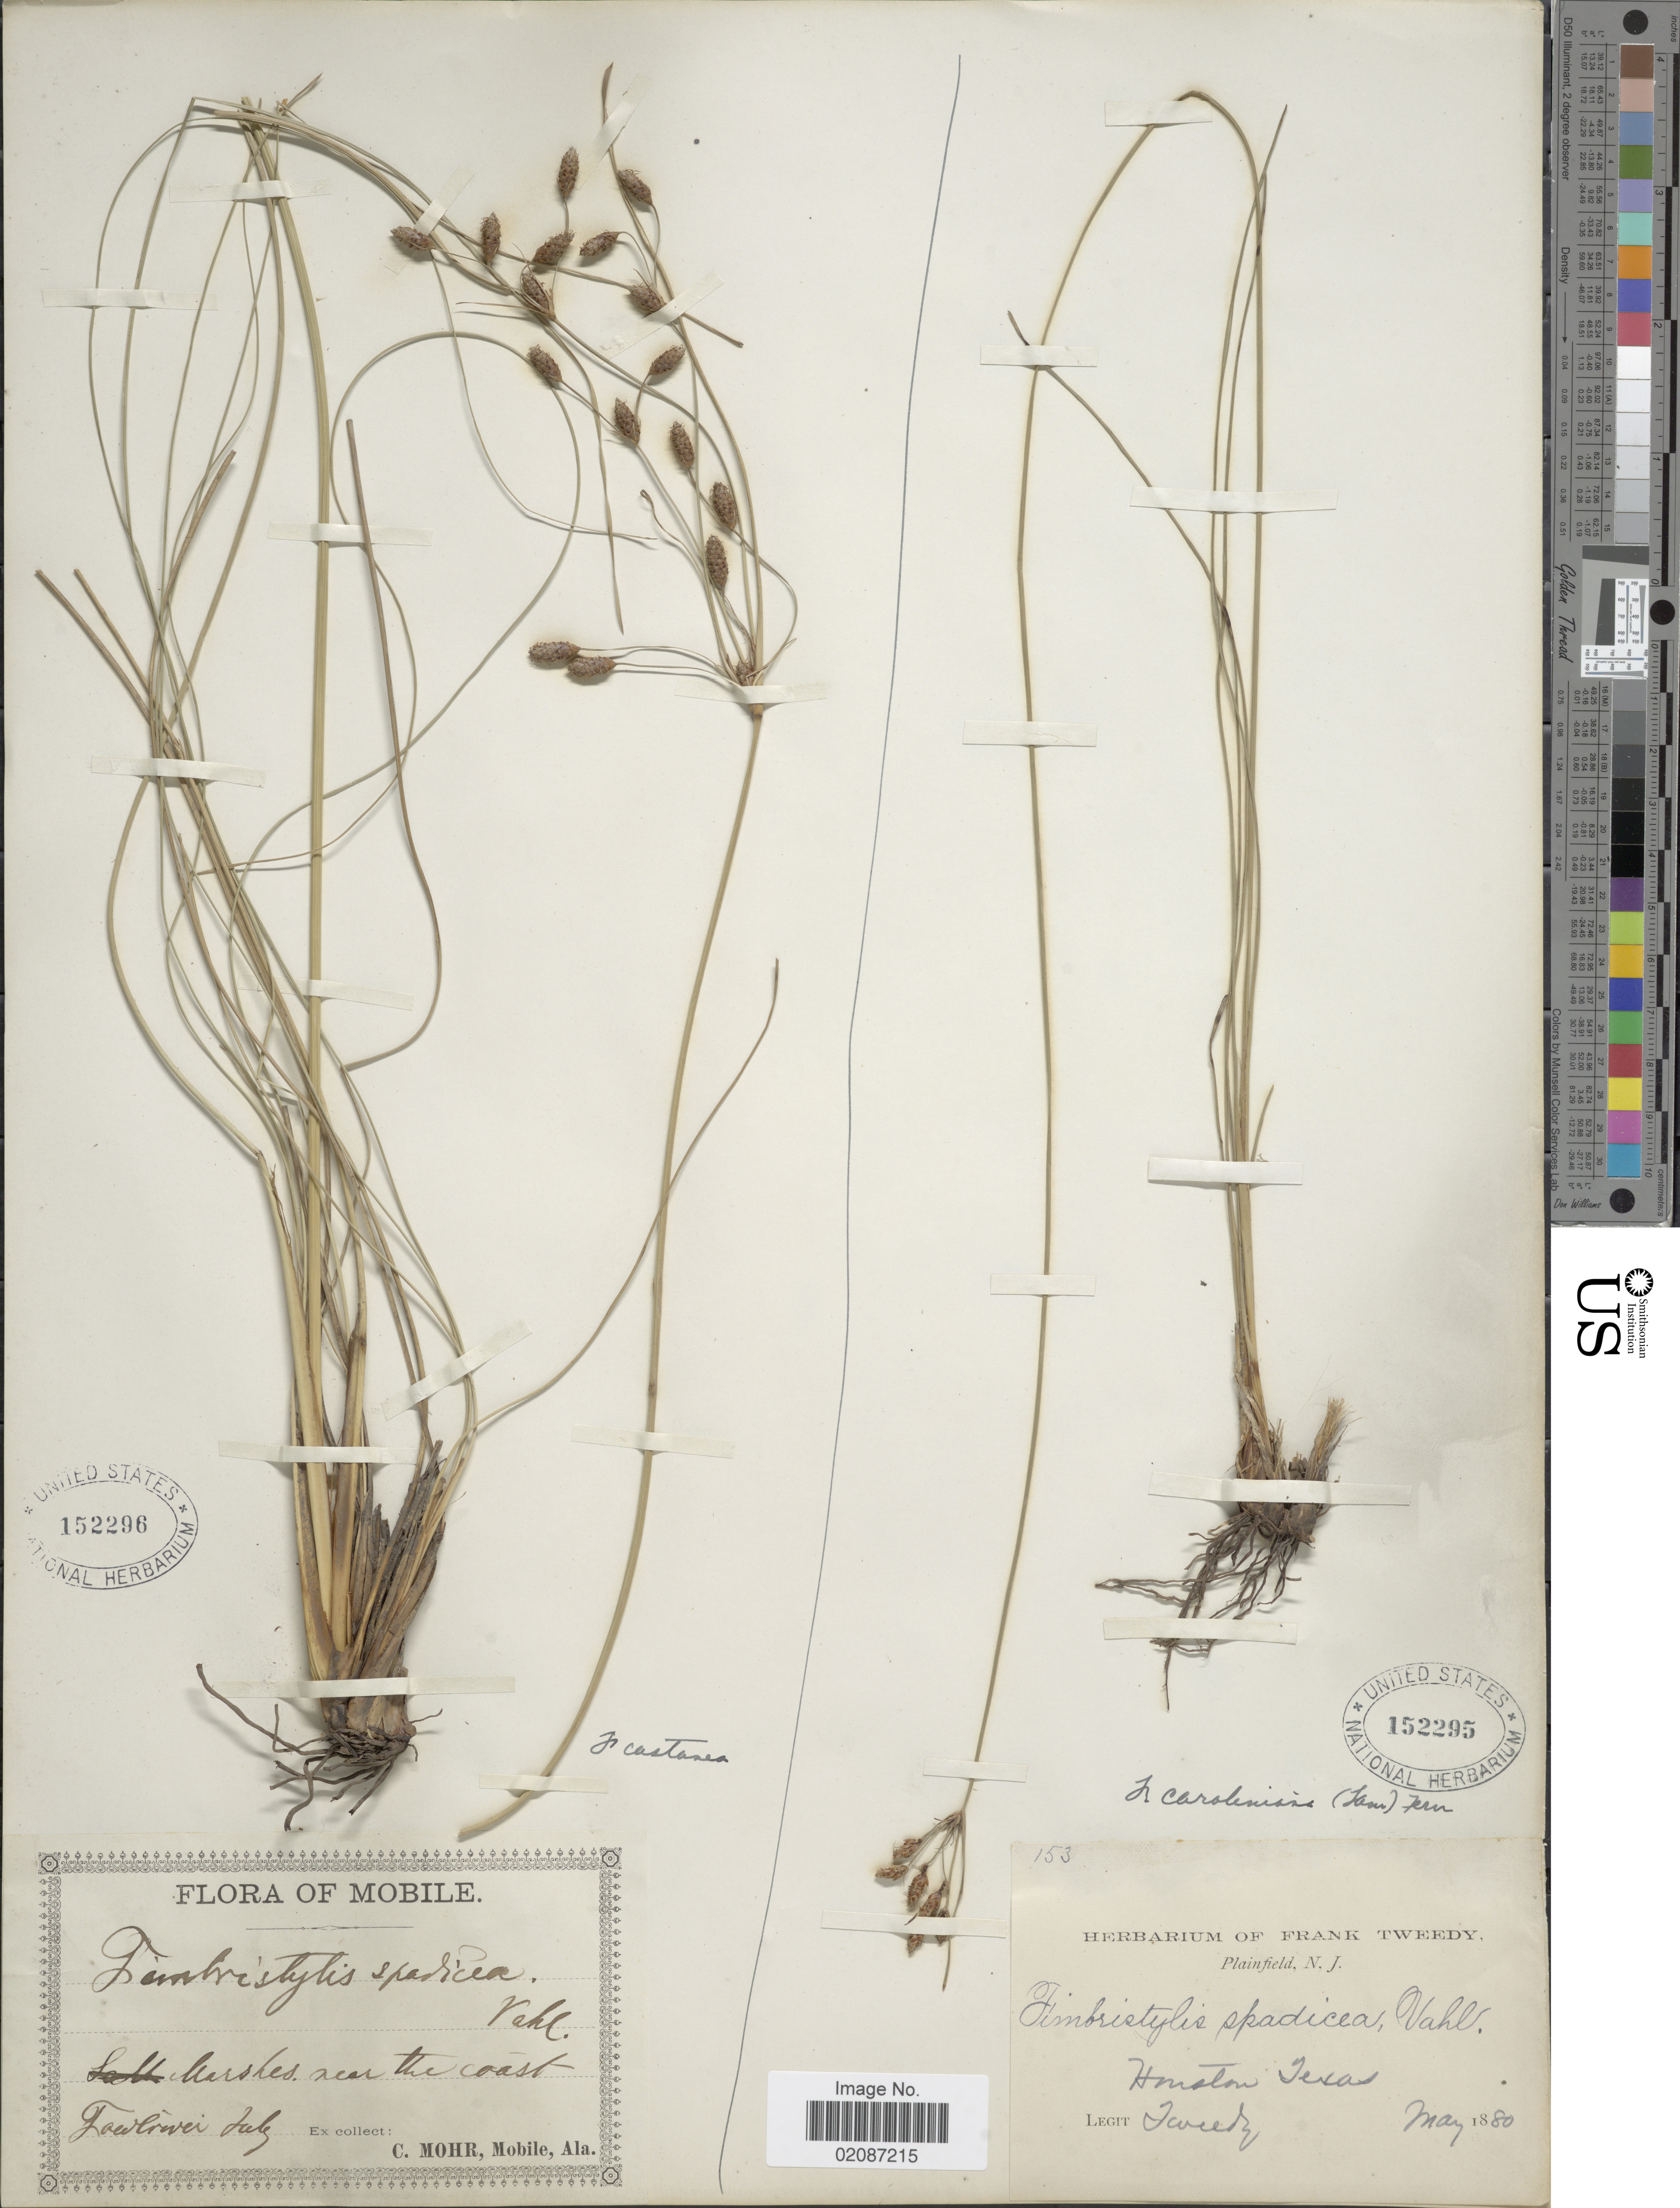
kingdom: Plantae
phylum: Tracheophyta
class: Liliopsida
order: Poales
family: Cyperaceae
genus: Fimbristylis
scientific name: Fimbristylis spadicea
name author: (L.) Vahl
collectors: F. Tweedy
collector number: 153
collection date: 1880-05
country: United States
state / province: Texas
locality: Houston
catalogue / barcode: US 152295